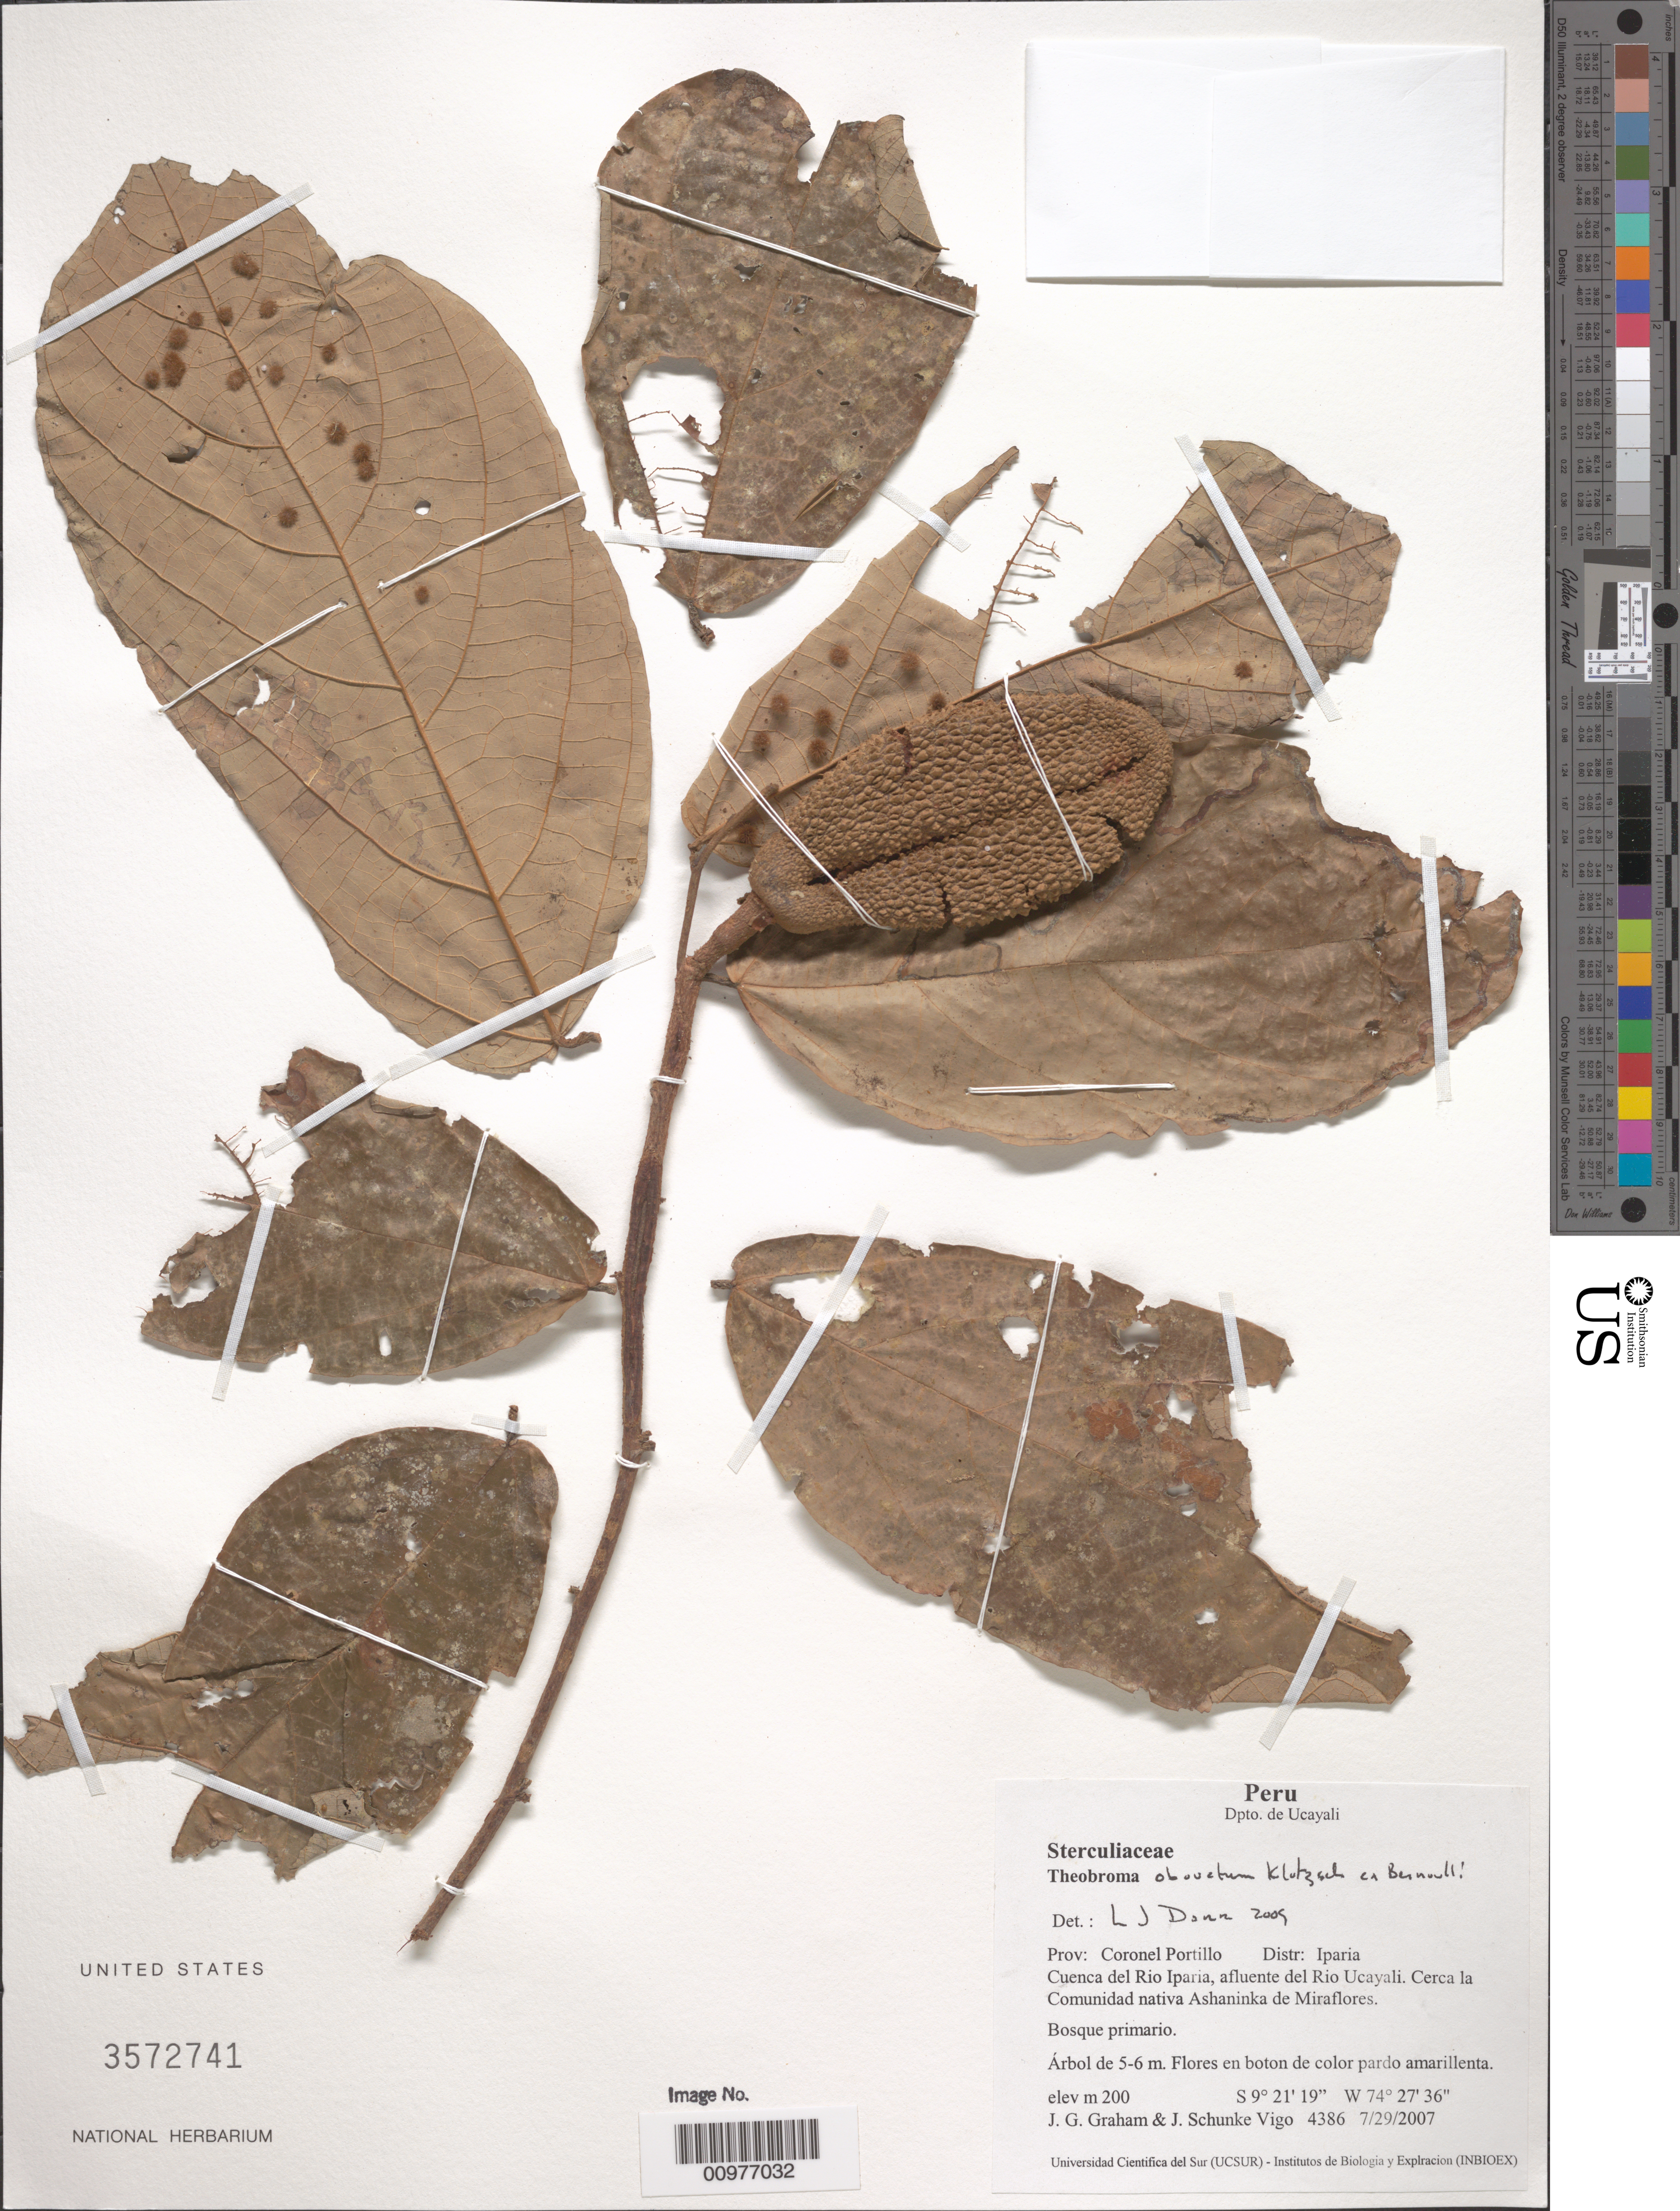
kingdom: Plantae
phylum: Tracheophyta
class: Magnoliopsida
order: Malvales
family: Malvaceae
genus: Theobroma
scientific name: Theobroma obovatum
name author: Klotzsch ex Bernoulli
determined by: Dorr, L. J., (BOT), Smithsonian Institution - National Museum of Natural History (UNITED STATES)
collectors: J. G. Graham & J. Schunke Vigo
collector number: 4386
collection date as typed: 7/29/2007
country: Peru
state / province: Ucayali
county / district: Coronel Portillo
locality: Cuenca del Rio Iparia, afluente del Rio Ucayali. Cerca la Comunidad nativa Ashaninka de Miraflores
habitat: bosque primario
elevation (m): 200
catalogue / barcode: US 3572741